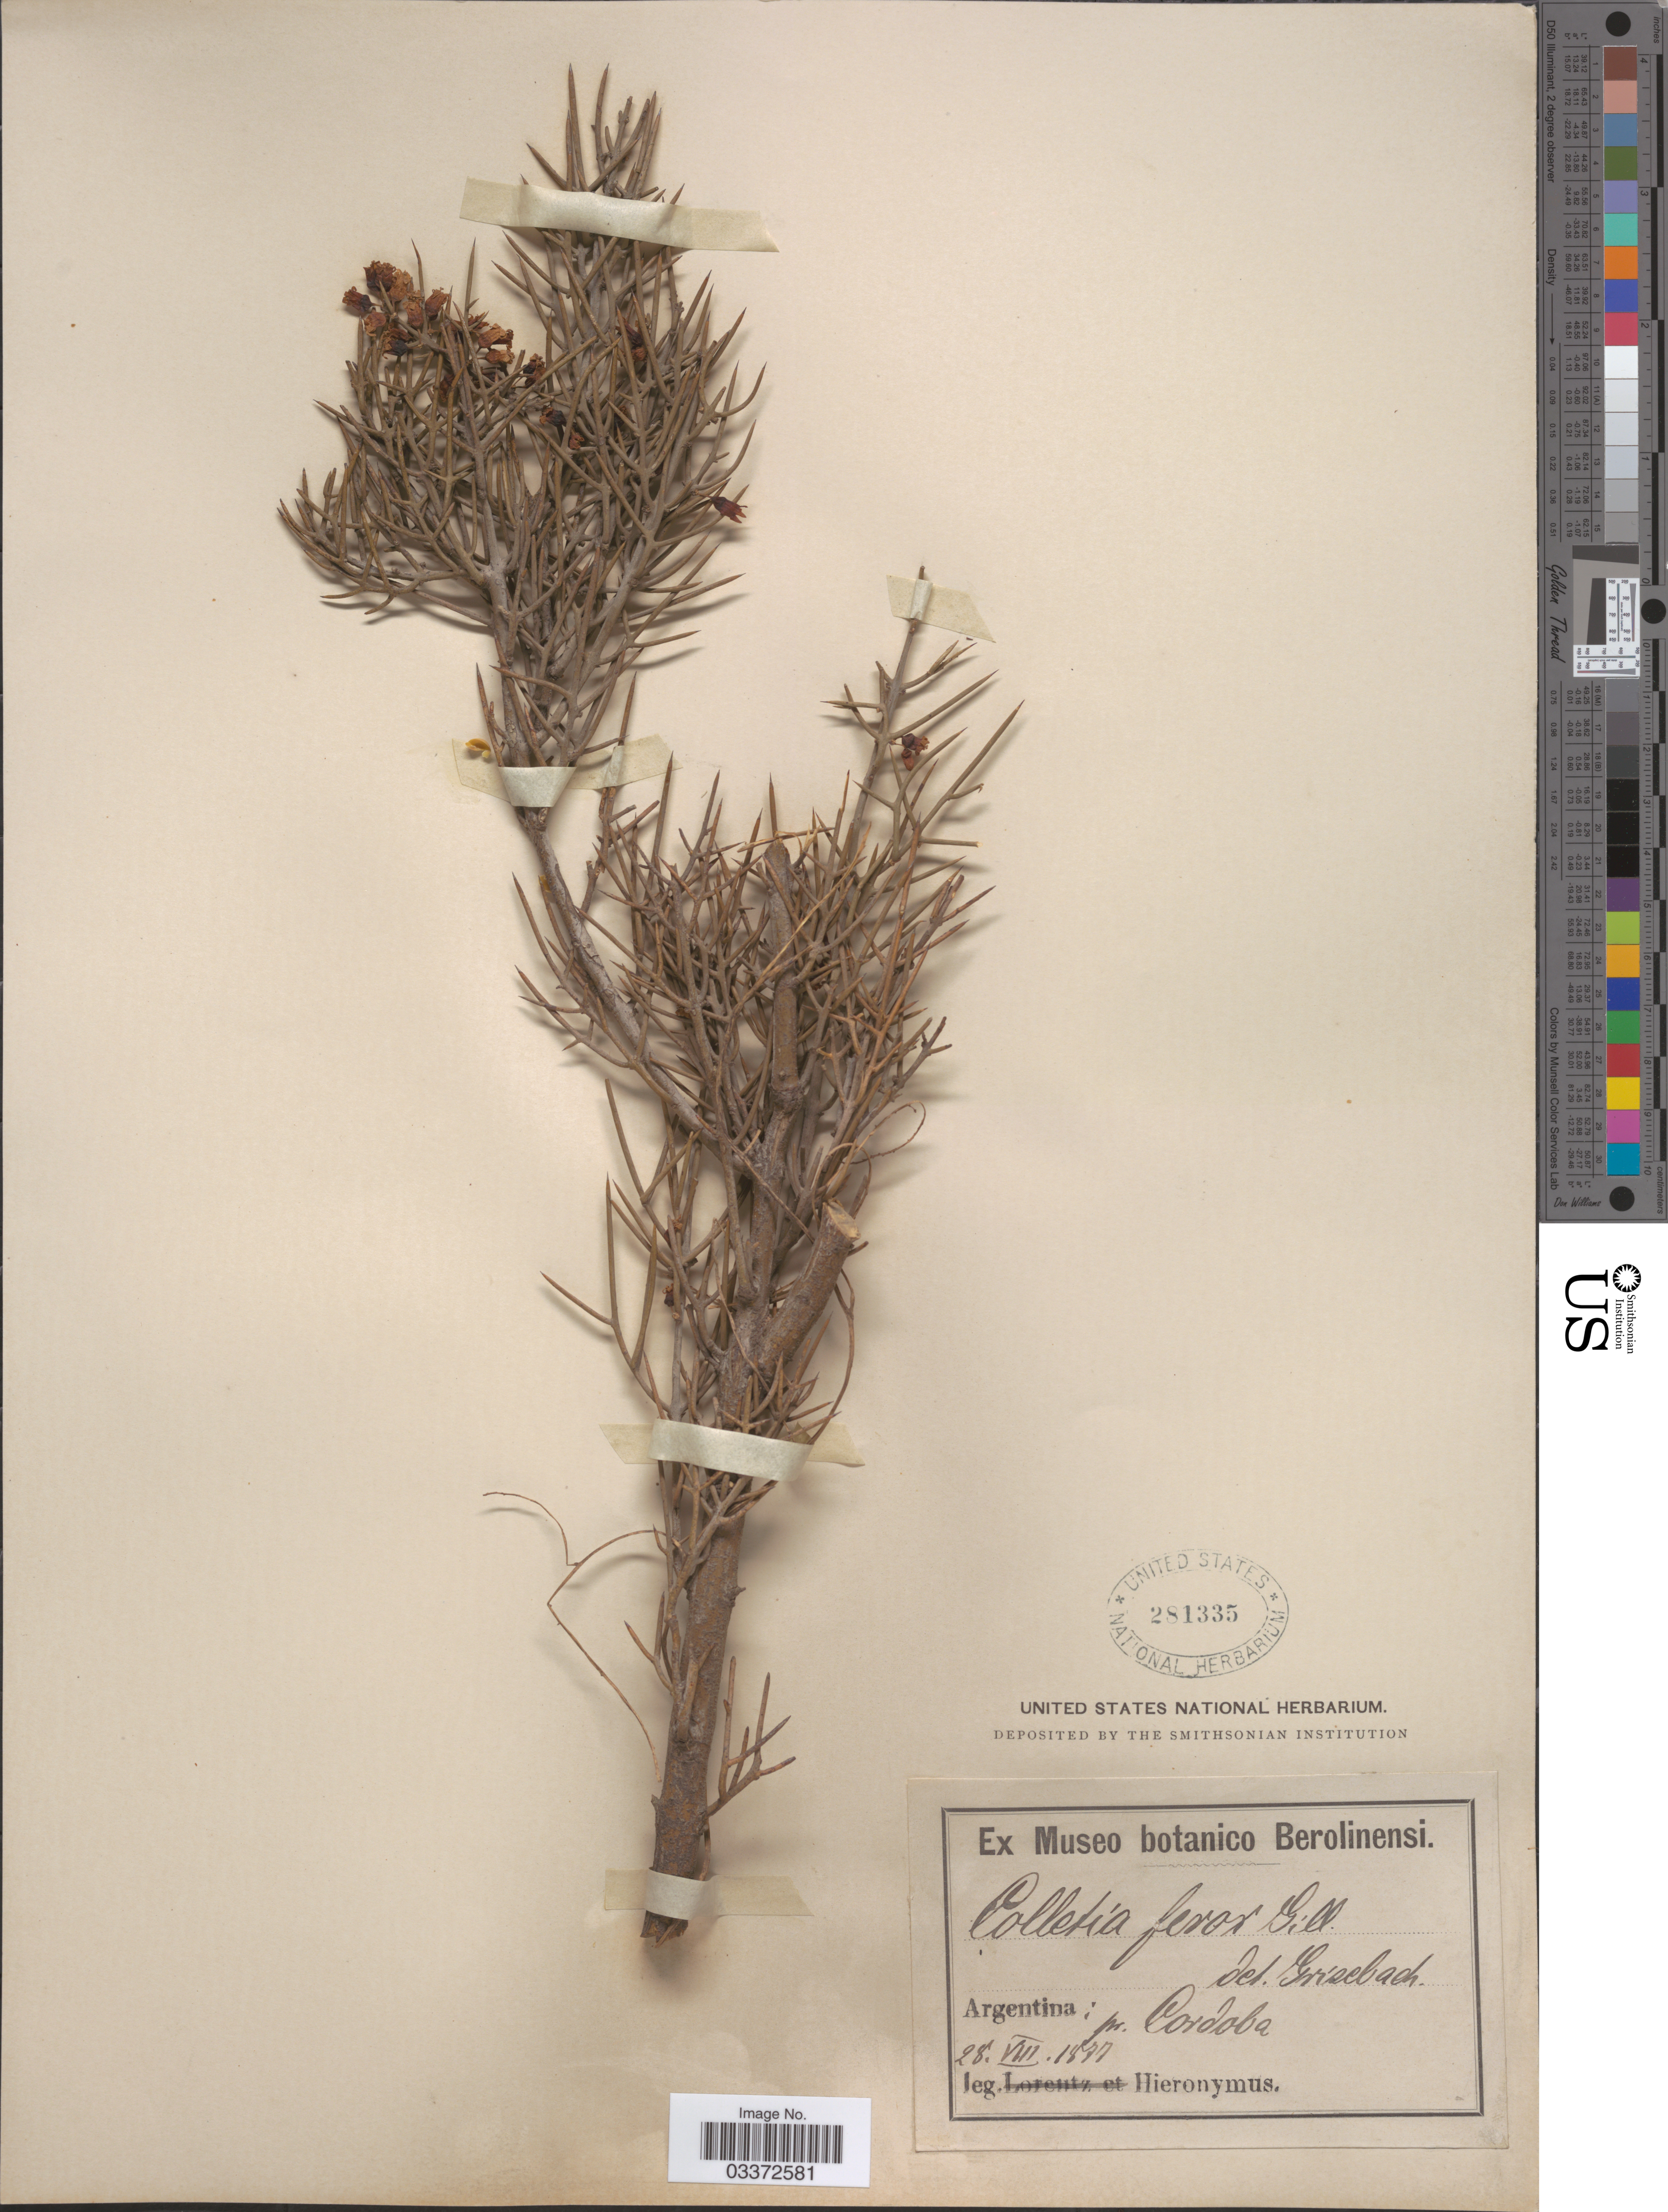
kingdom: Plantae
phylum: Tracheophyta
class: Magnoliopsida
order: Rosales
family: Rhamnaceae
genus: Colletia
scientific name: Colletia ferox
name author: Gillies & Hook.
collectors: -. Hieronymus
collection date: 1877-08-28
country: Argentina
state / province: Cordoba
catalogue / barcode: US 281335